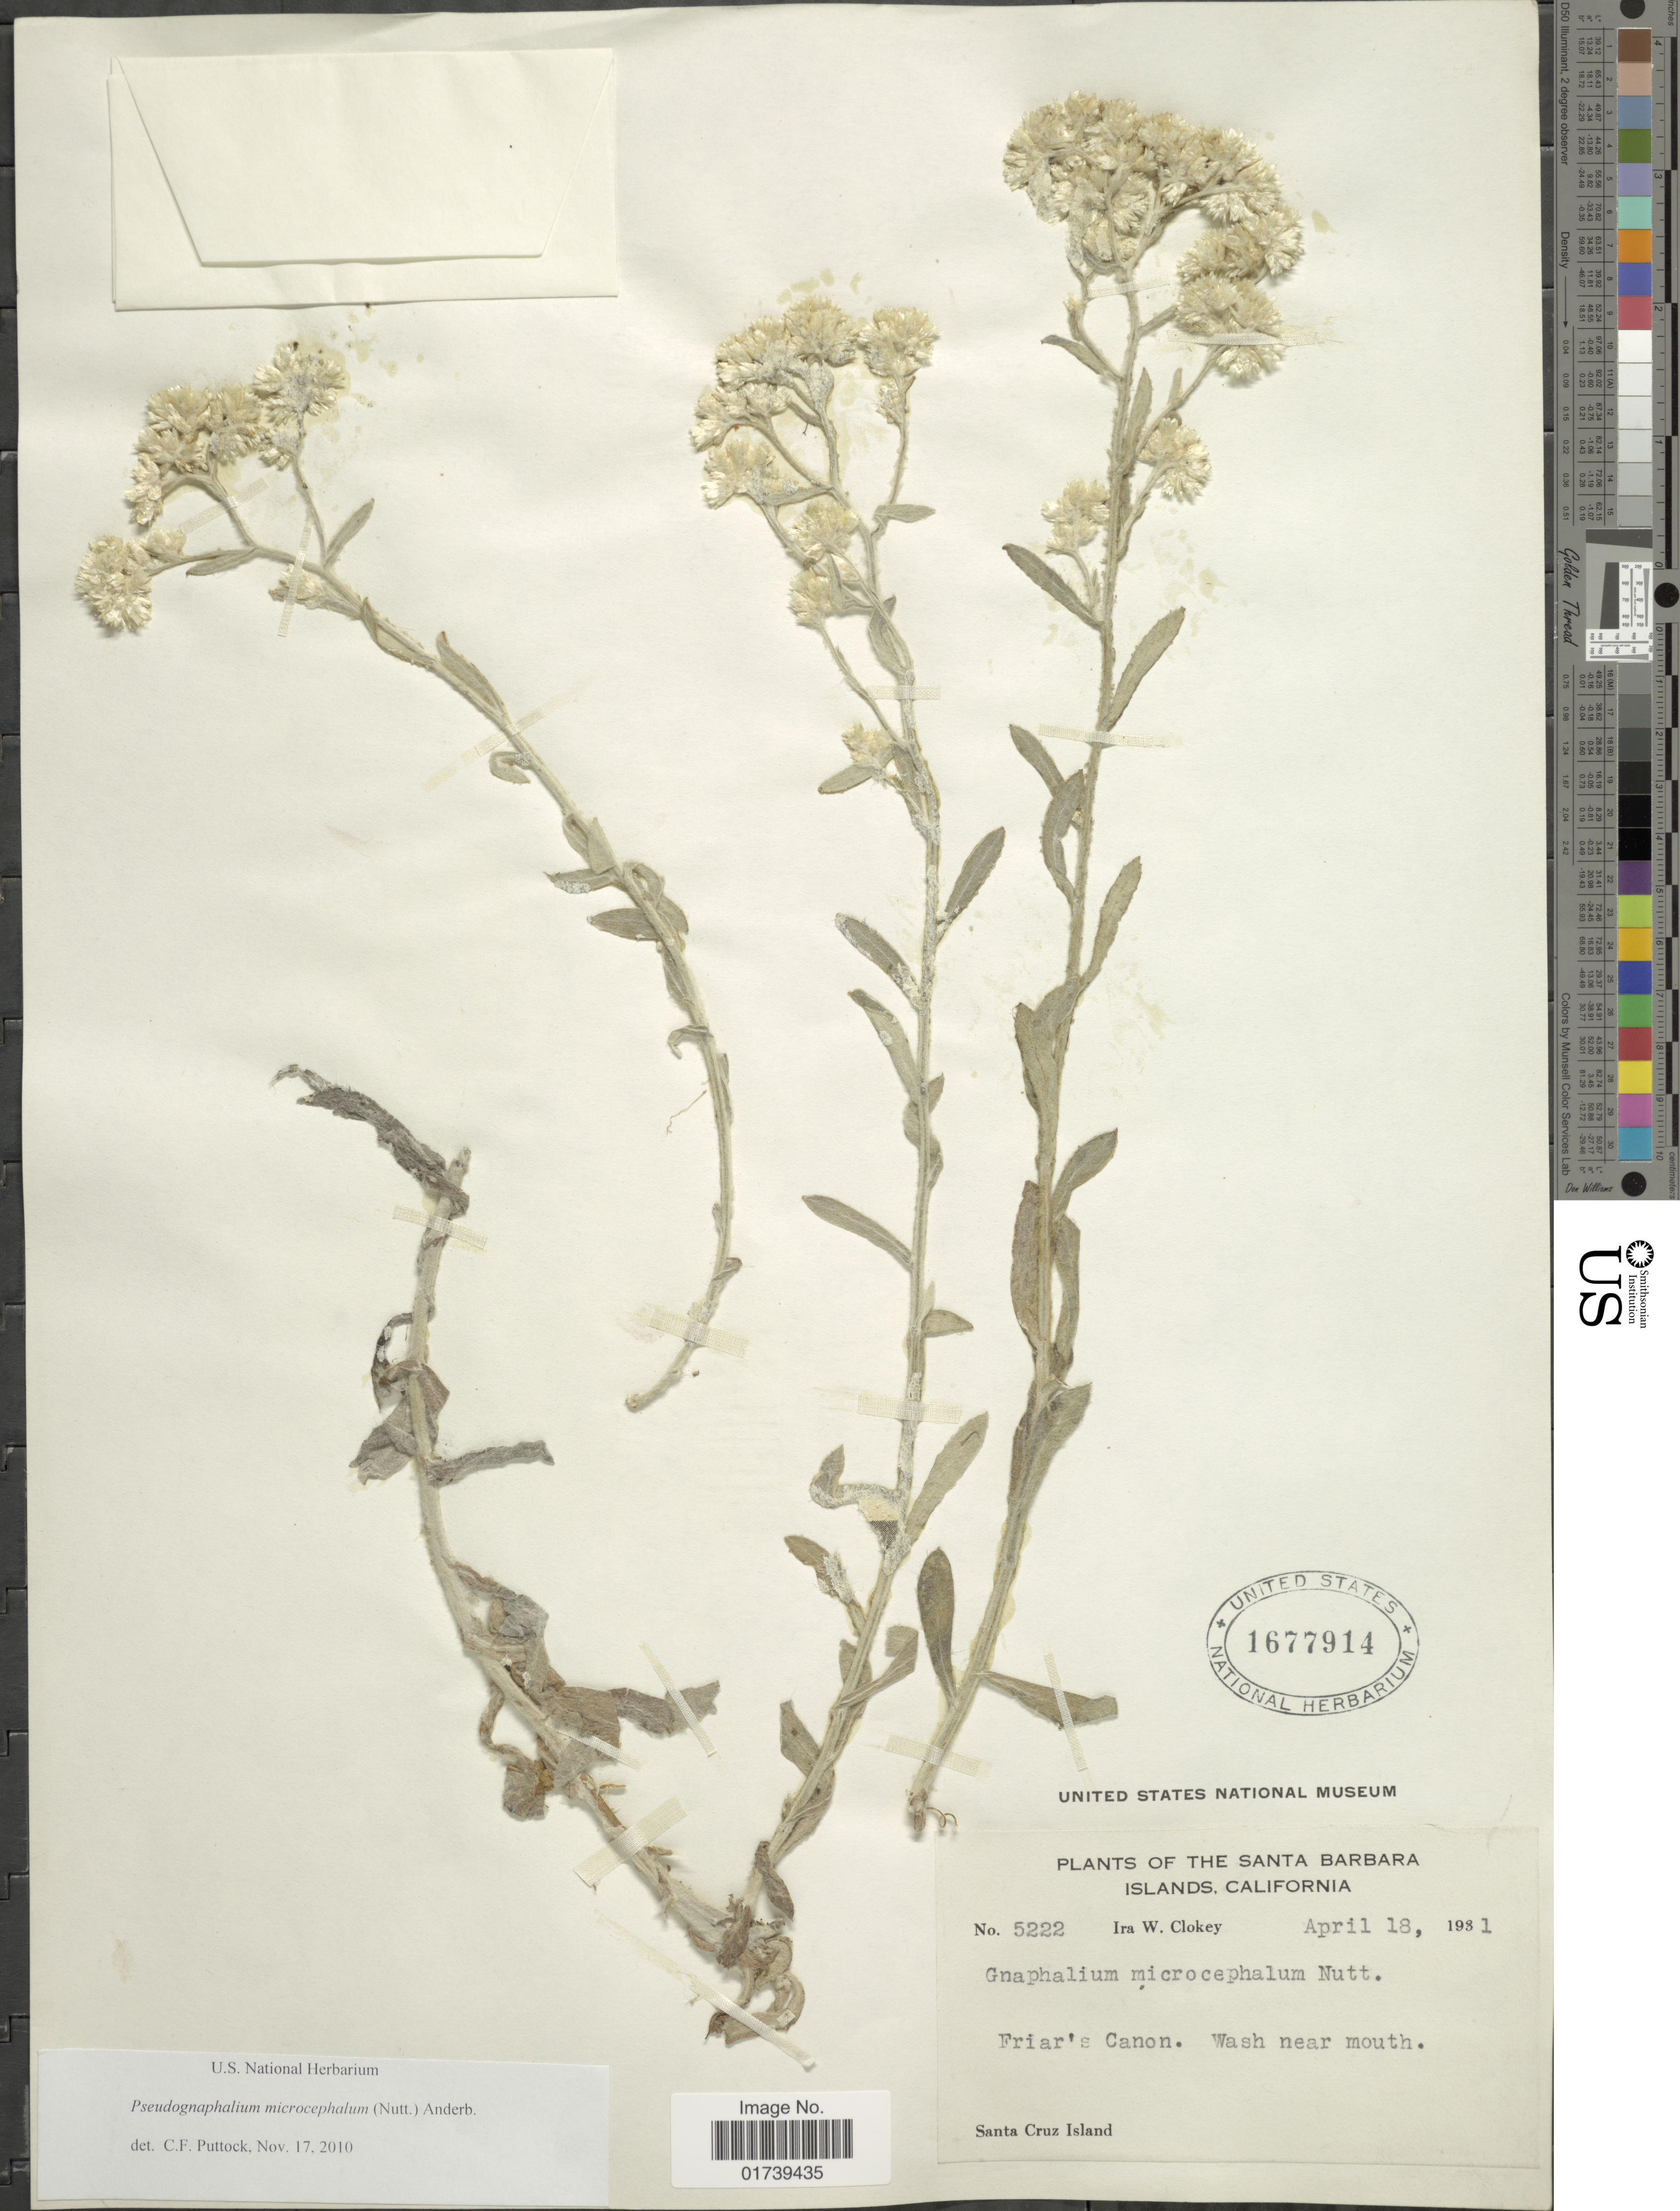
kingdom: Plantae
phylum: Tracheophyta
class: Magnoliopsida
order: Asterales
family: Asteraceae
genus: Pseudognaphalium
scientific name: Pseudognaphalium microcephalum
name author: (Nutt.) Anderb.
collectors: I. W. Clokey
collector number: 5222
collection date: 1931-04-18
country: United States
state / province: California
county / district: Santa Barbara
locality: Santa Barbara Islands, Friar's Canon, Santa Cruz Island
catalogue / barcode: US 1677914